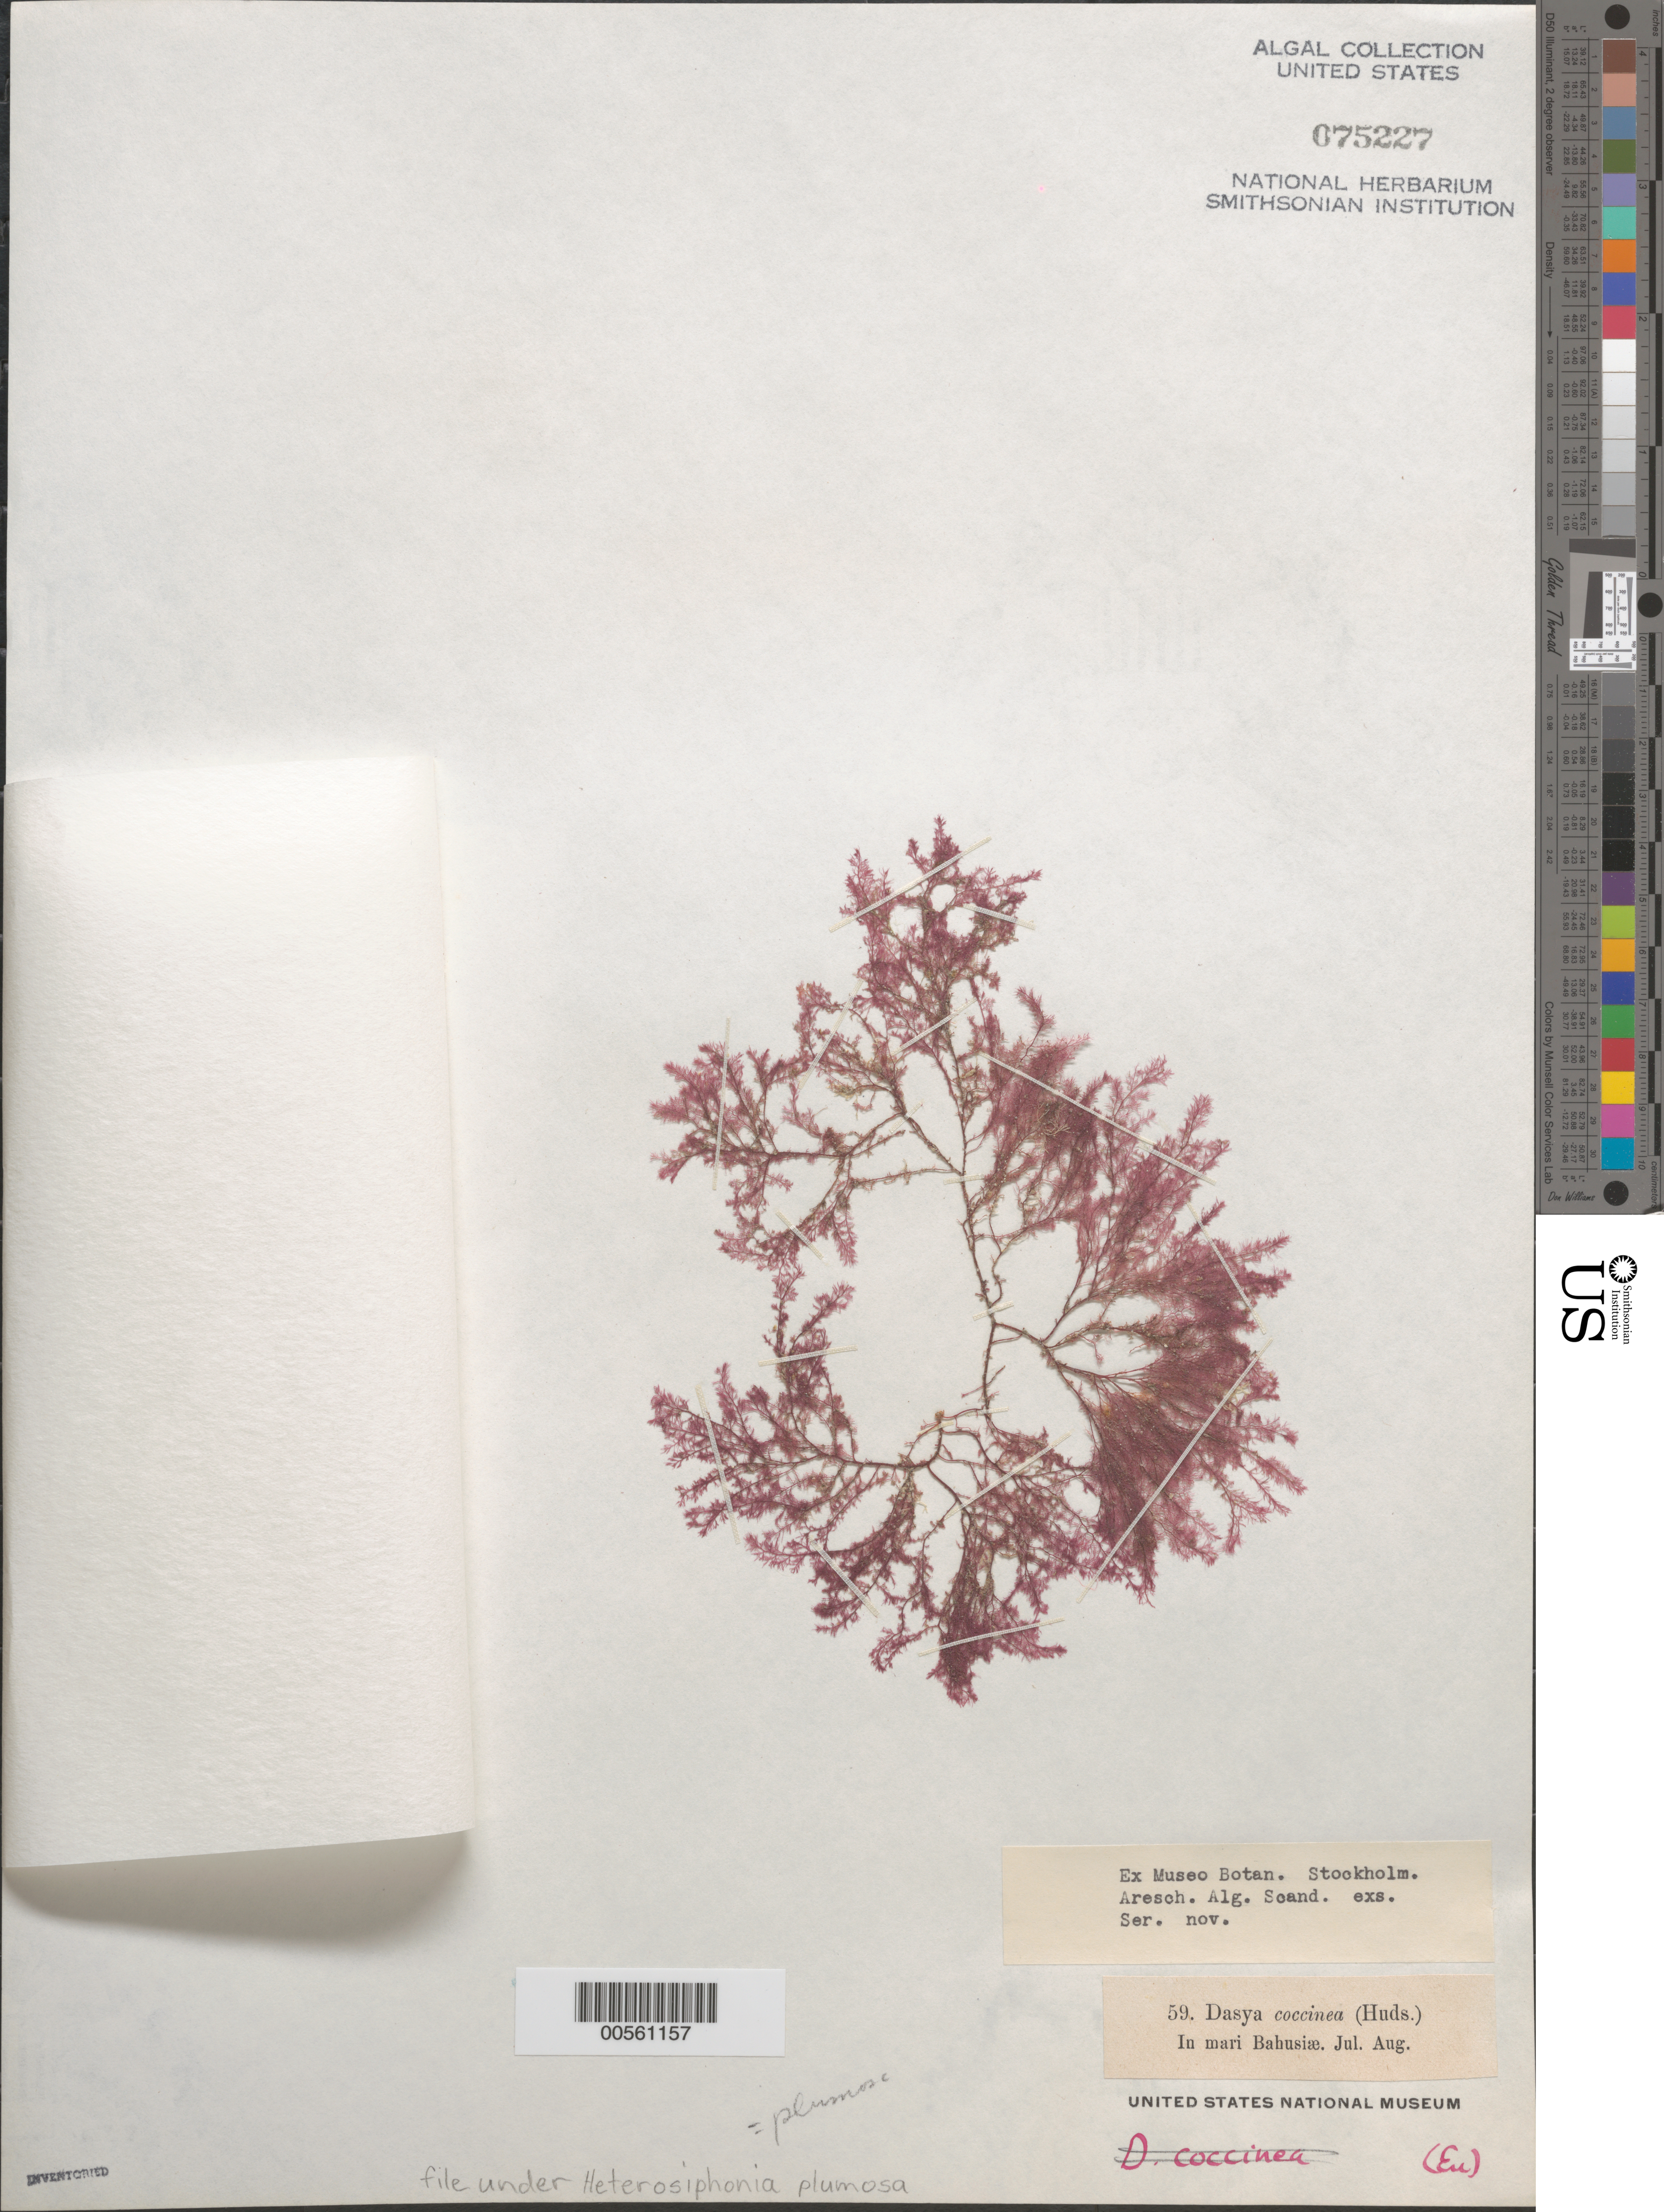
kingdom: Plantae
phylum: Rhodophyta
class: Florideophyceae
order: Ceramiales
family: Dasyaceae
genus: Heterosiphonia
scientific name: Heterosiphonia plumosa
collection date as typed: Jul ---- AND -- Aug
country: Sweden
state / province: Västra Götaland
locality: Bohus bay (mari bahusia)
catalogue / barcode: US 75227